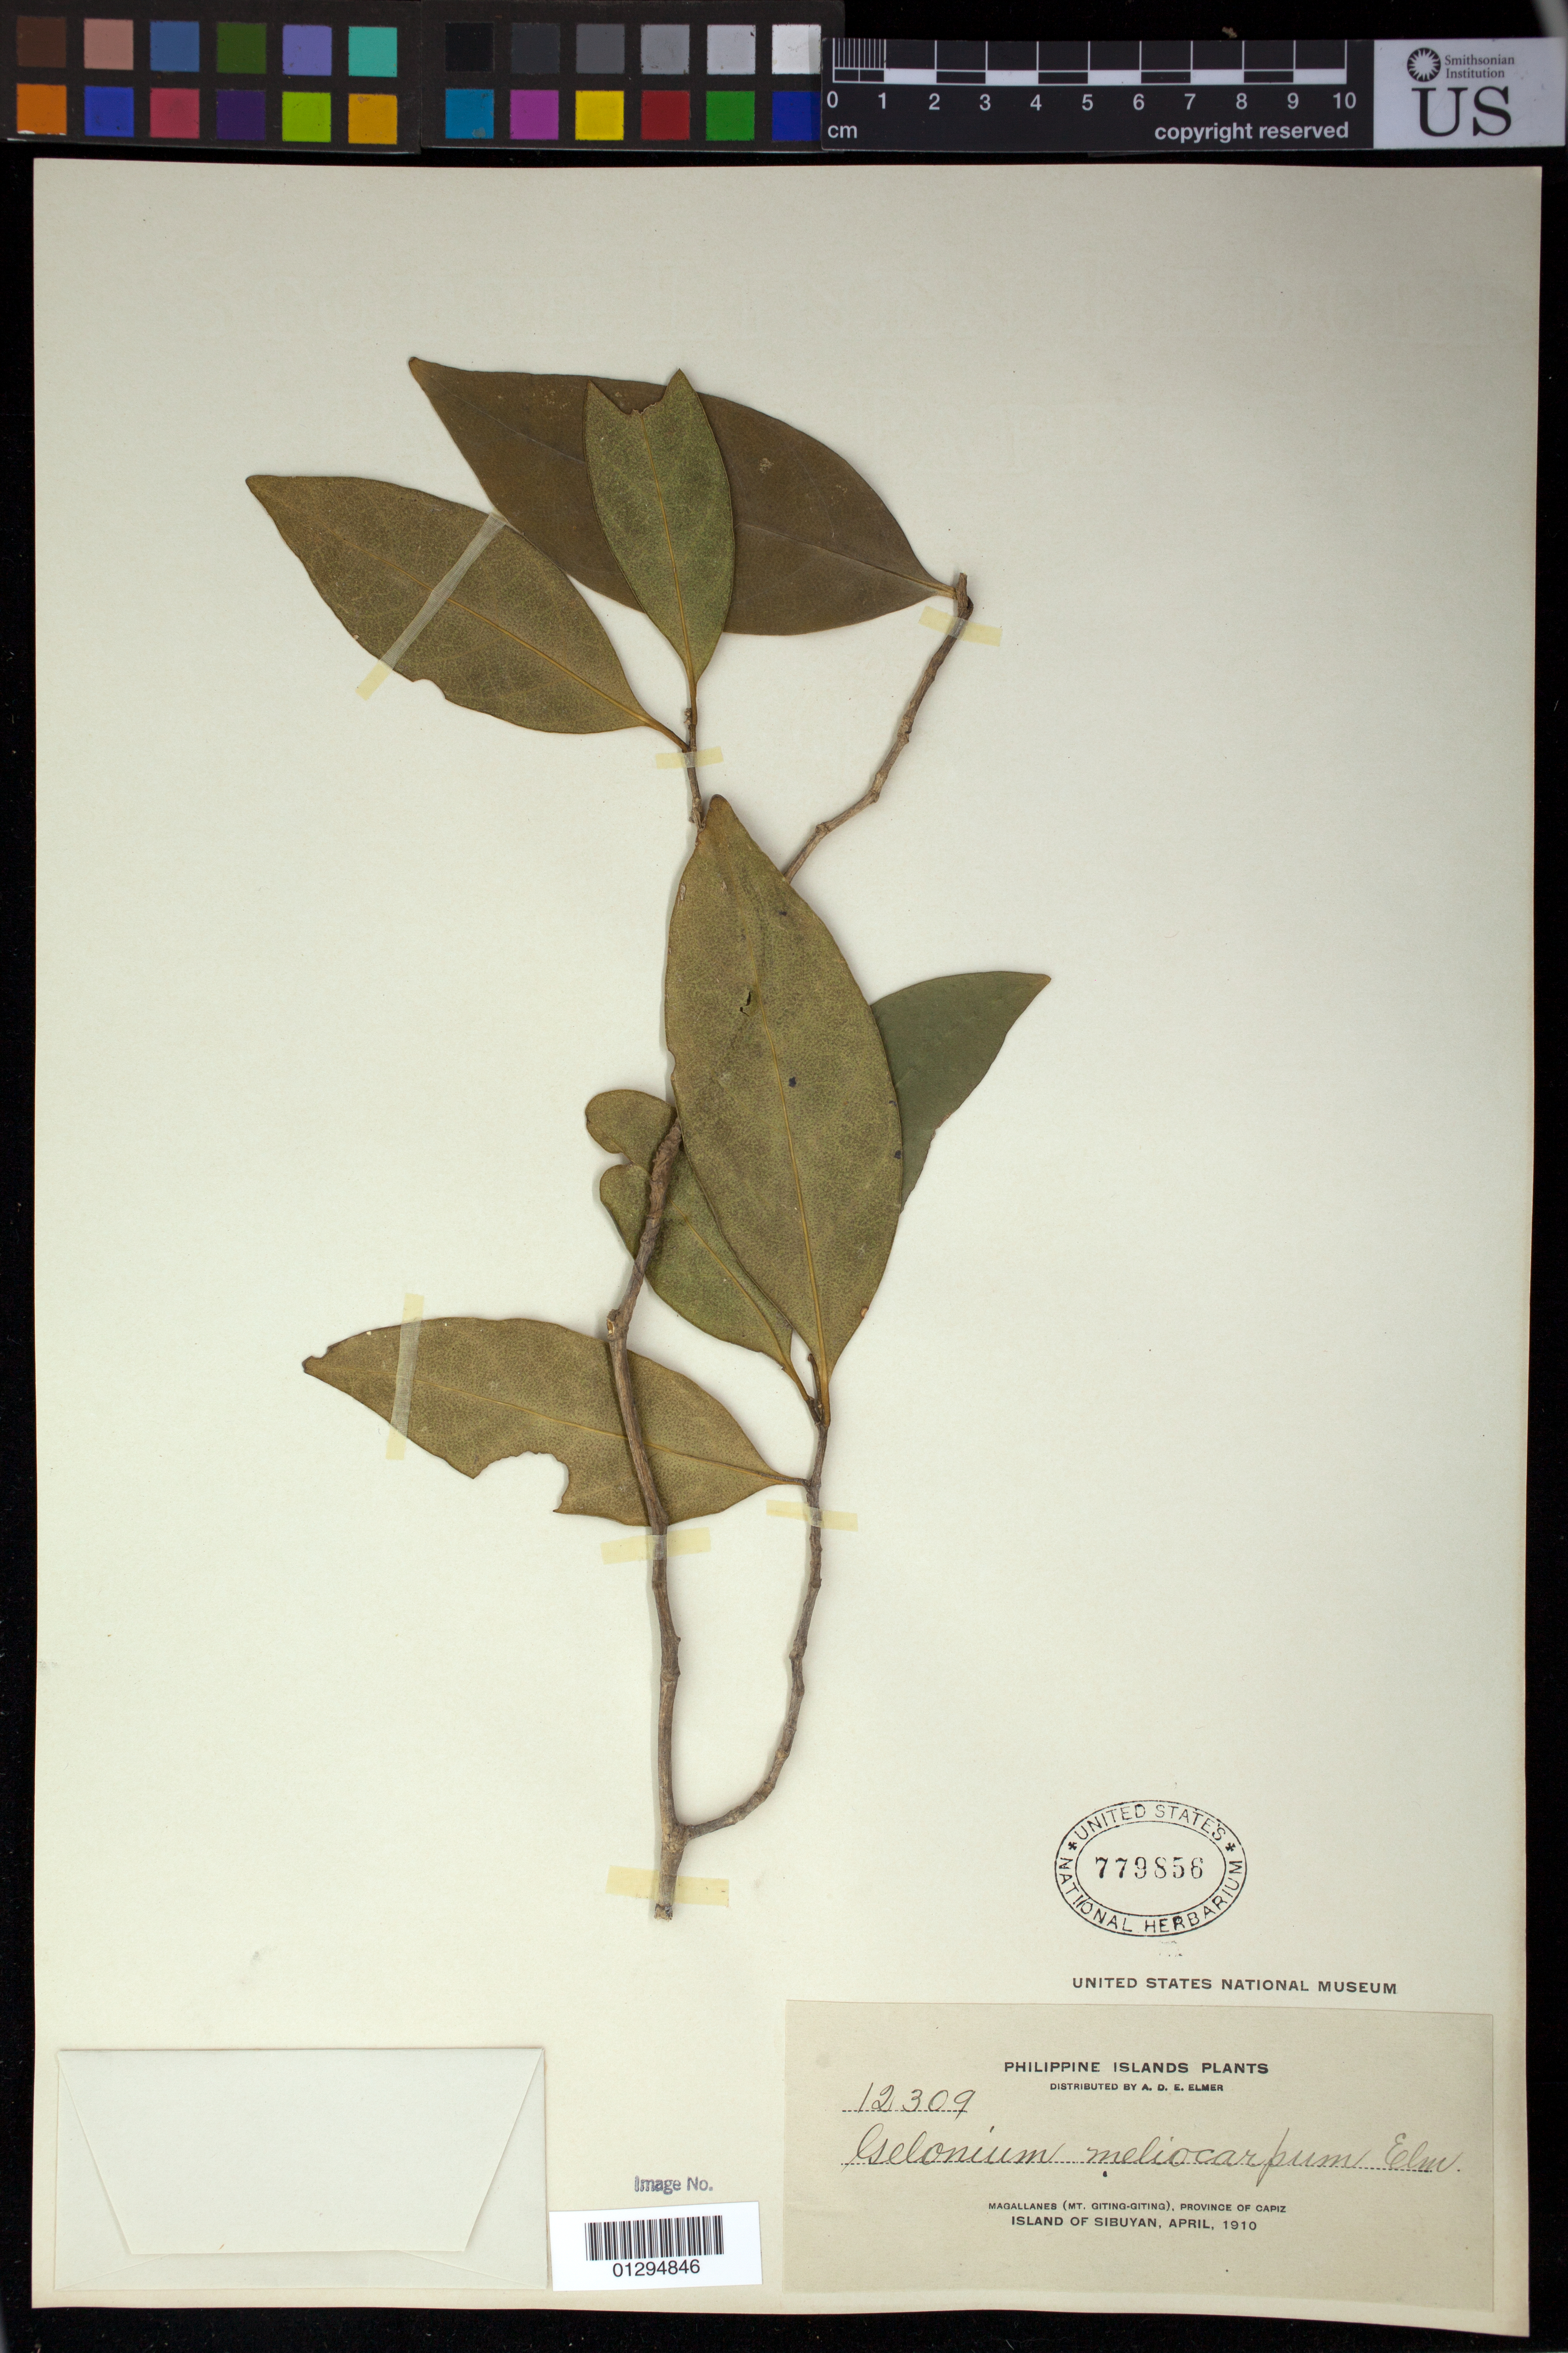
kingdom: Plantae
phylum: Tracheophyta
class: Magnoliopsida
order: Malpighiales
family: Euphorbiaceae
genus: Suregada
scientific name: Suregada philippinensis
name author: (Pax & K. Hoffm.) Croizat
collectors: A. D. E. Elmer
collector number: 12309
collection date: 1910-04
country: Philippines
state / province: Western Visayas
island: Sibuyan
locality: Magallanes (Mt. Giting-Giting), Province of Capiz, Island of Sibuyan.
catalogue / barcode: US 779856